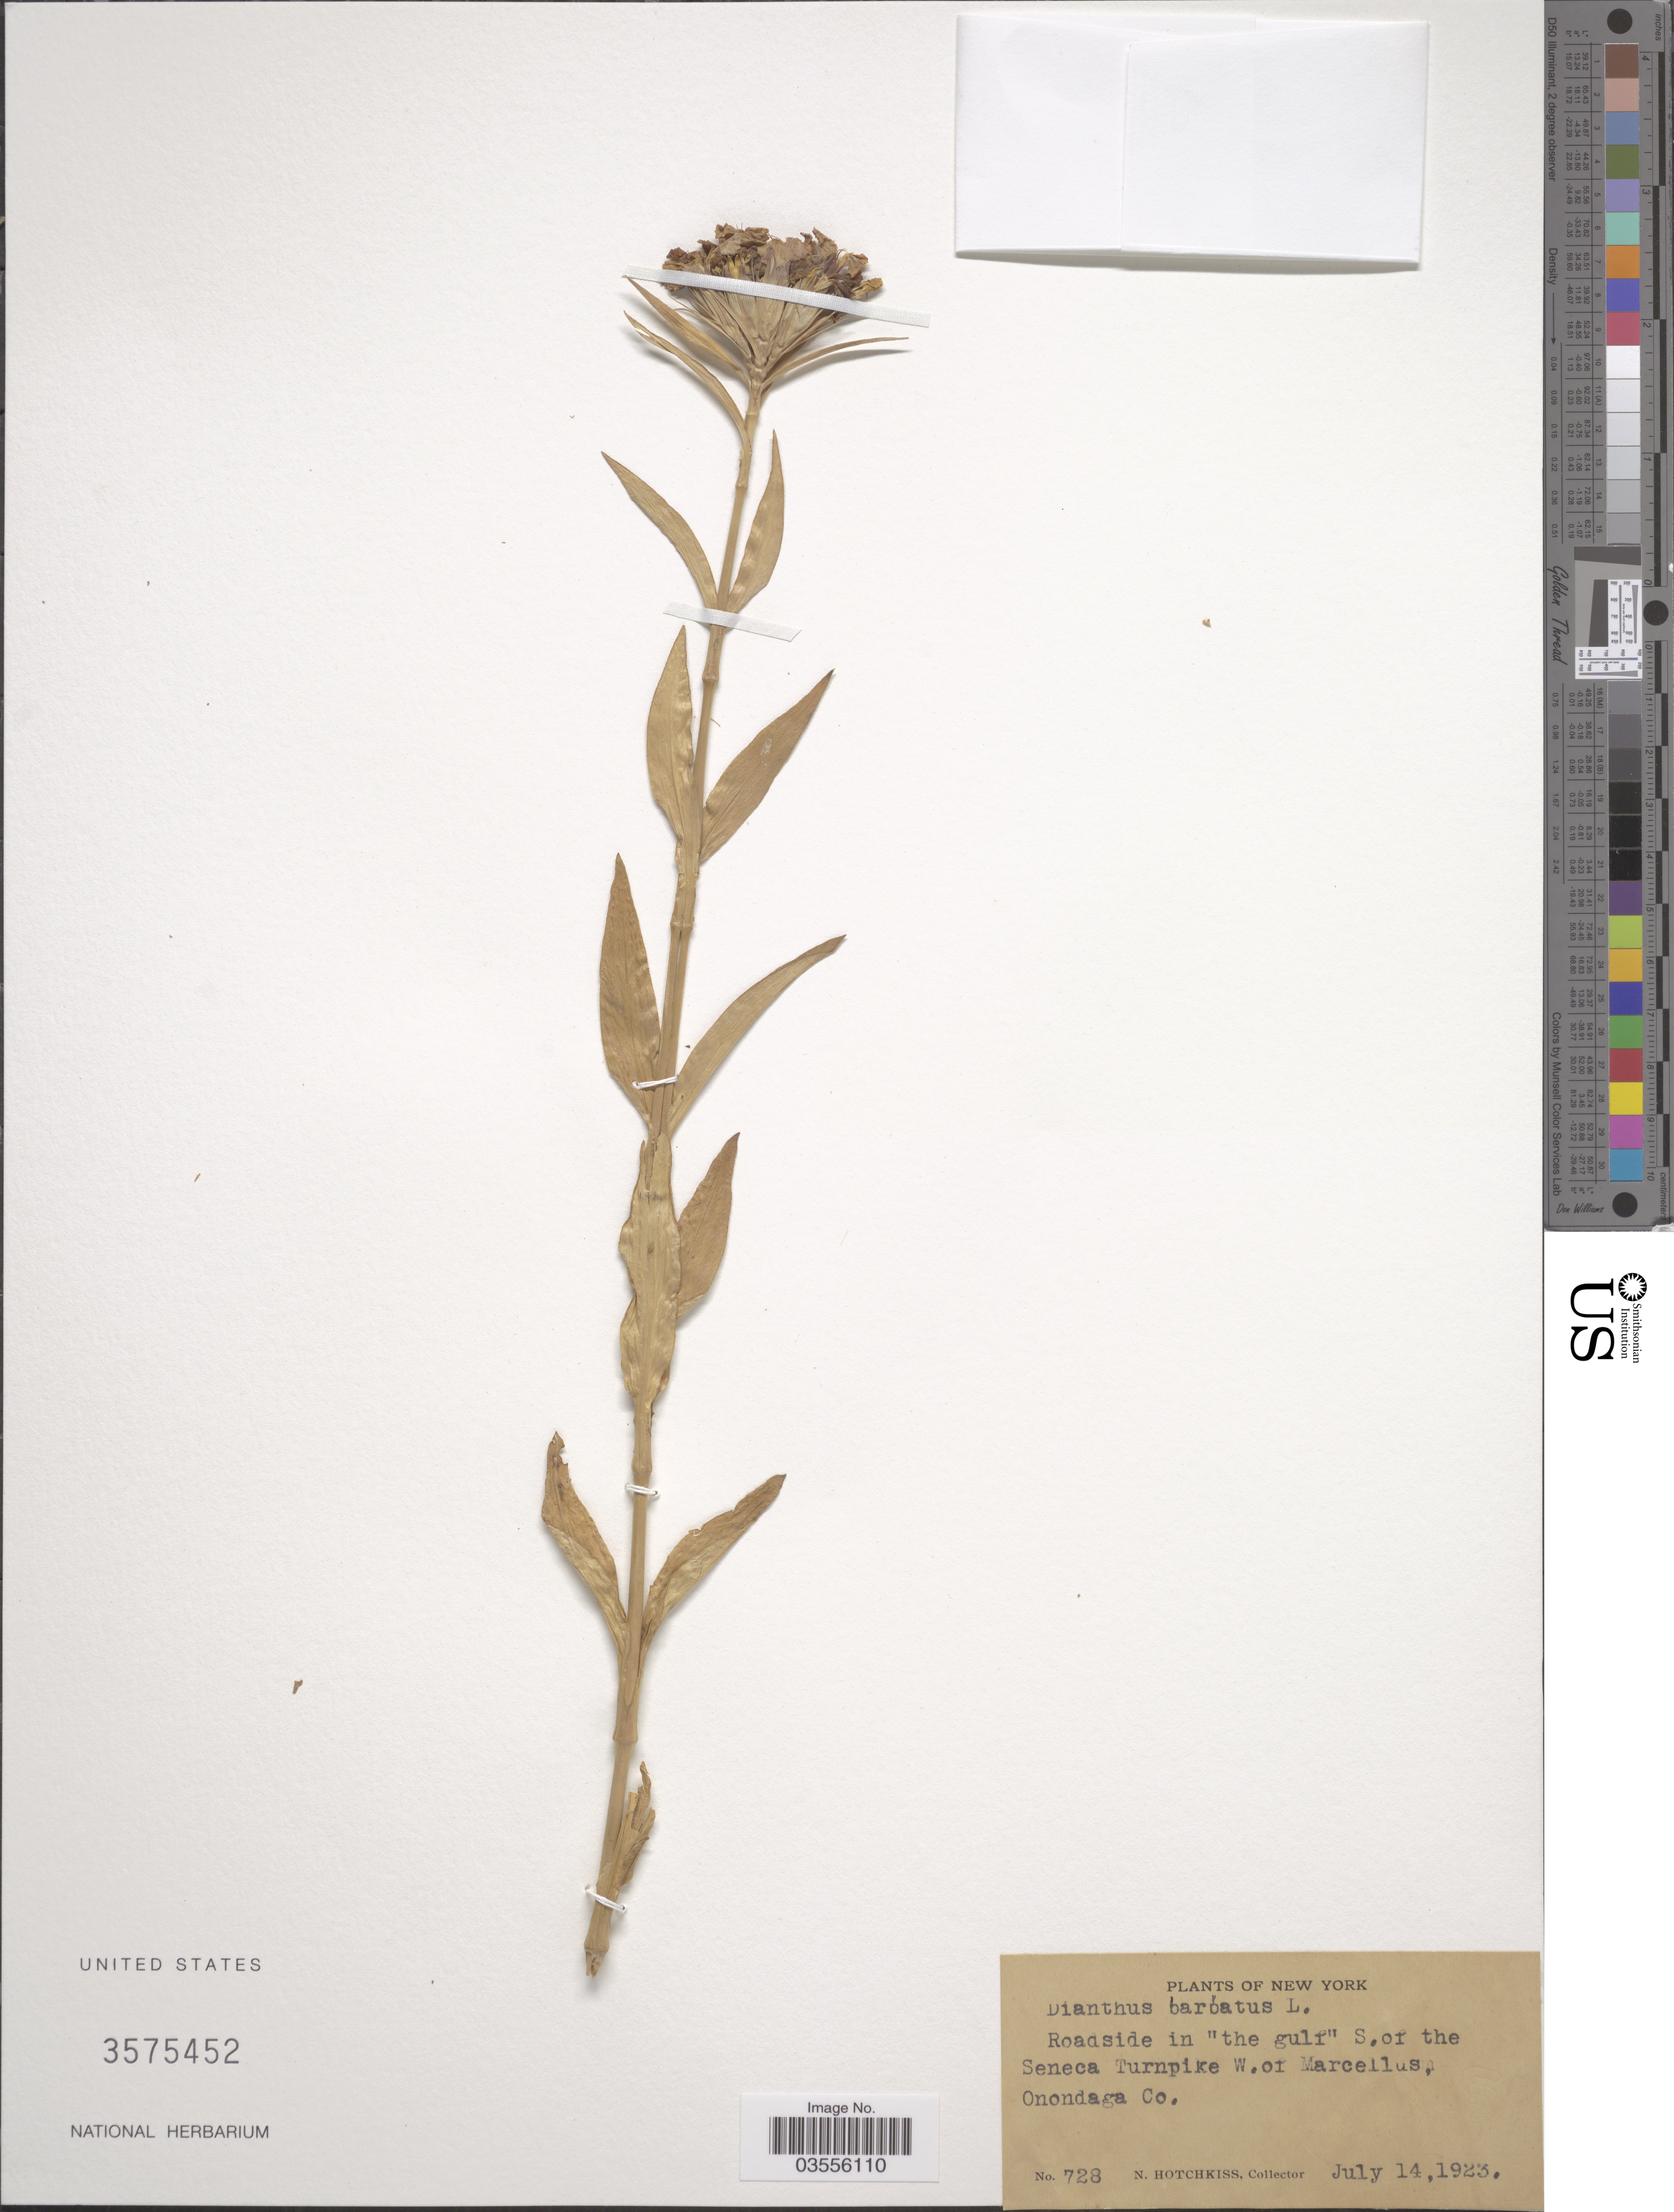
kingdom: Plantae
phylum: Tracheophyta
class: Magnoliopsida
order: Caryophyllales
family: Caryophyllaceae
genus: Dianthus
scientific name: Dianthus barbatus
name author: L.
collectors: N. Hotchkiss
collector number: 728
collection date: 1923-07-14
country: United States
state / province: New York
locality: Roadside in "the gulf" S. of the Seneca Turnpike W. of Marcellus, Onondaga Co.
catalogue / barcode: US 3575452